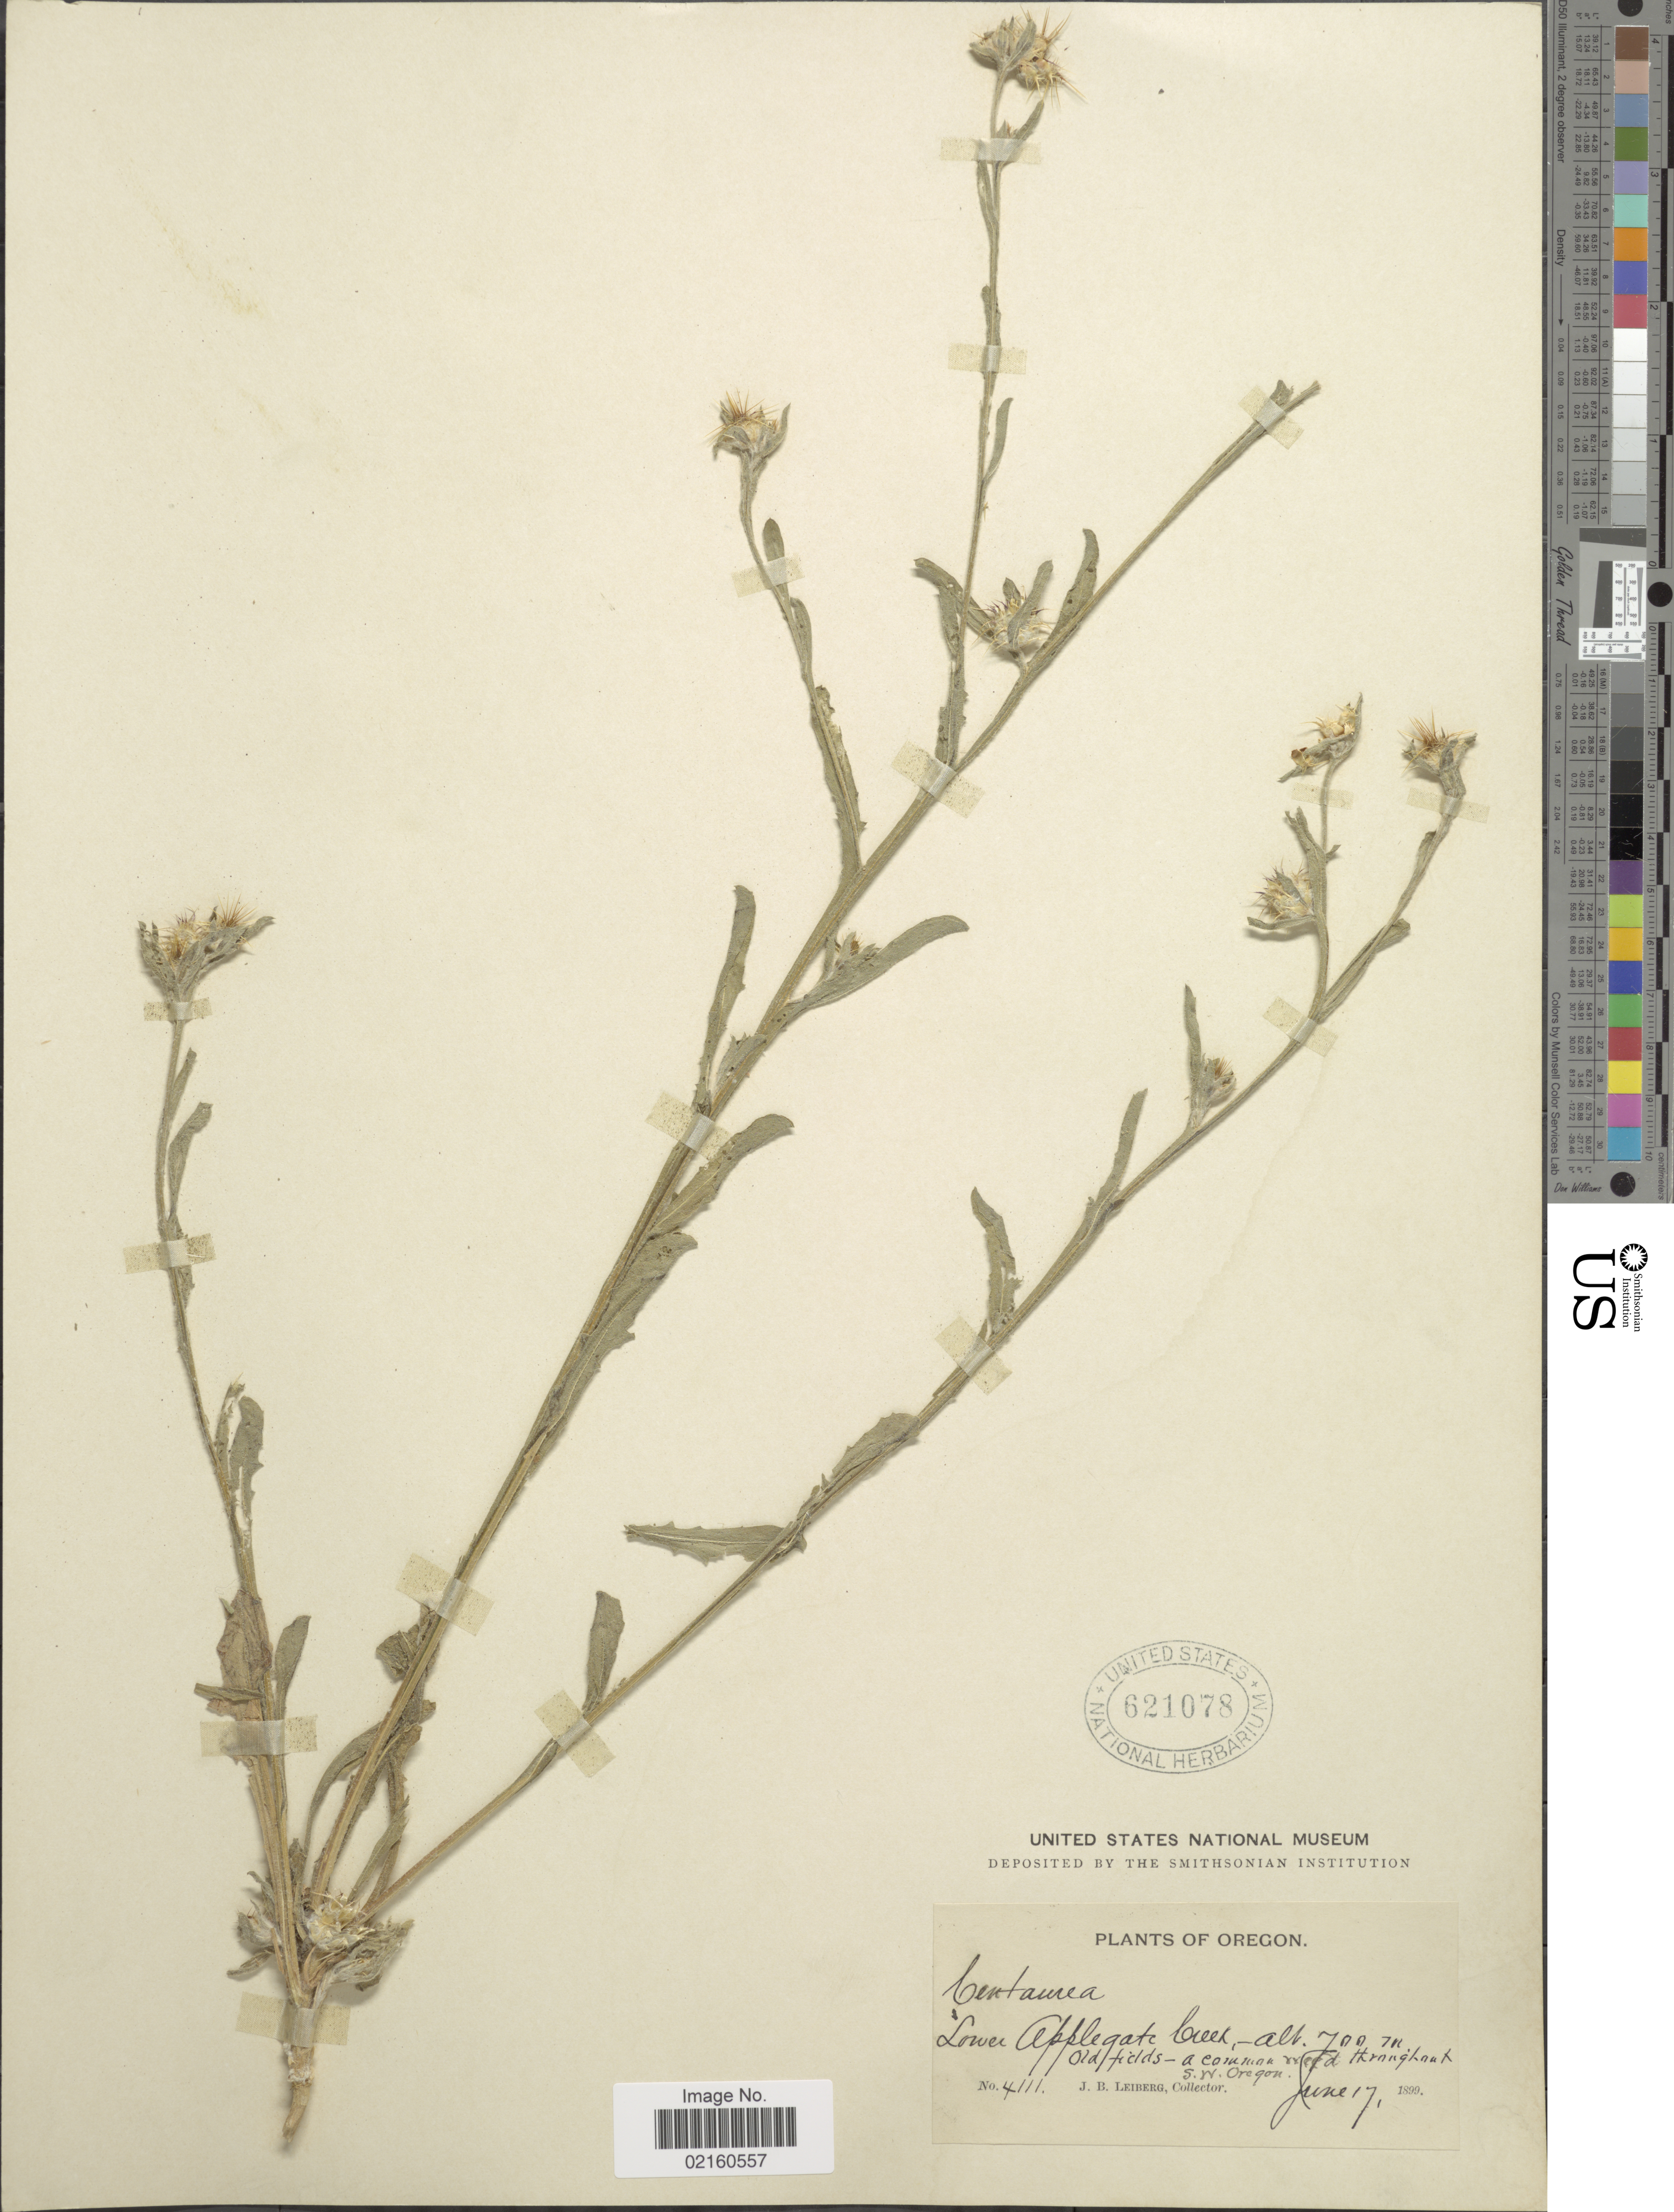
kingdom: Plantae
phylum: Tracheophyta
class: Magnoliopsida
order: Asterales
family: Asteraceae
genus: Centaurea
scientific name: Centaurea melitensis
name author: L.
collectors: J. B. Leiberg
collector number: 4111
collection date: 1899-06-17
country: United States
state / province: Oregon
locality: Lower Applegate Creek, S. W. Oregon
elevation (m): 700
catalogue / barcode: US 621078